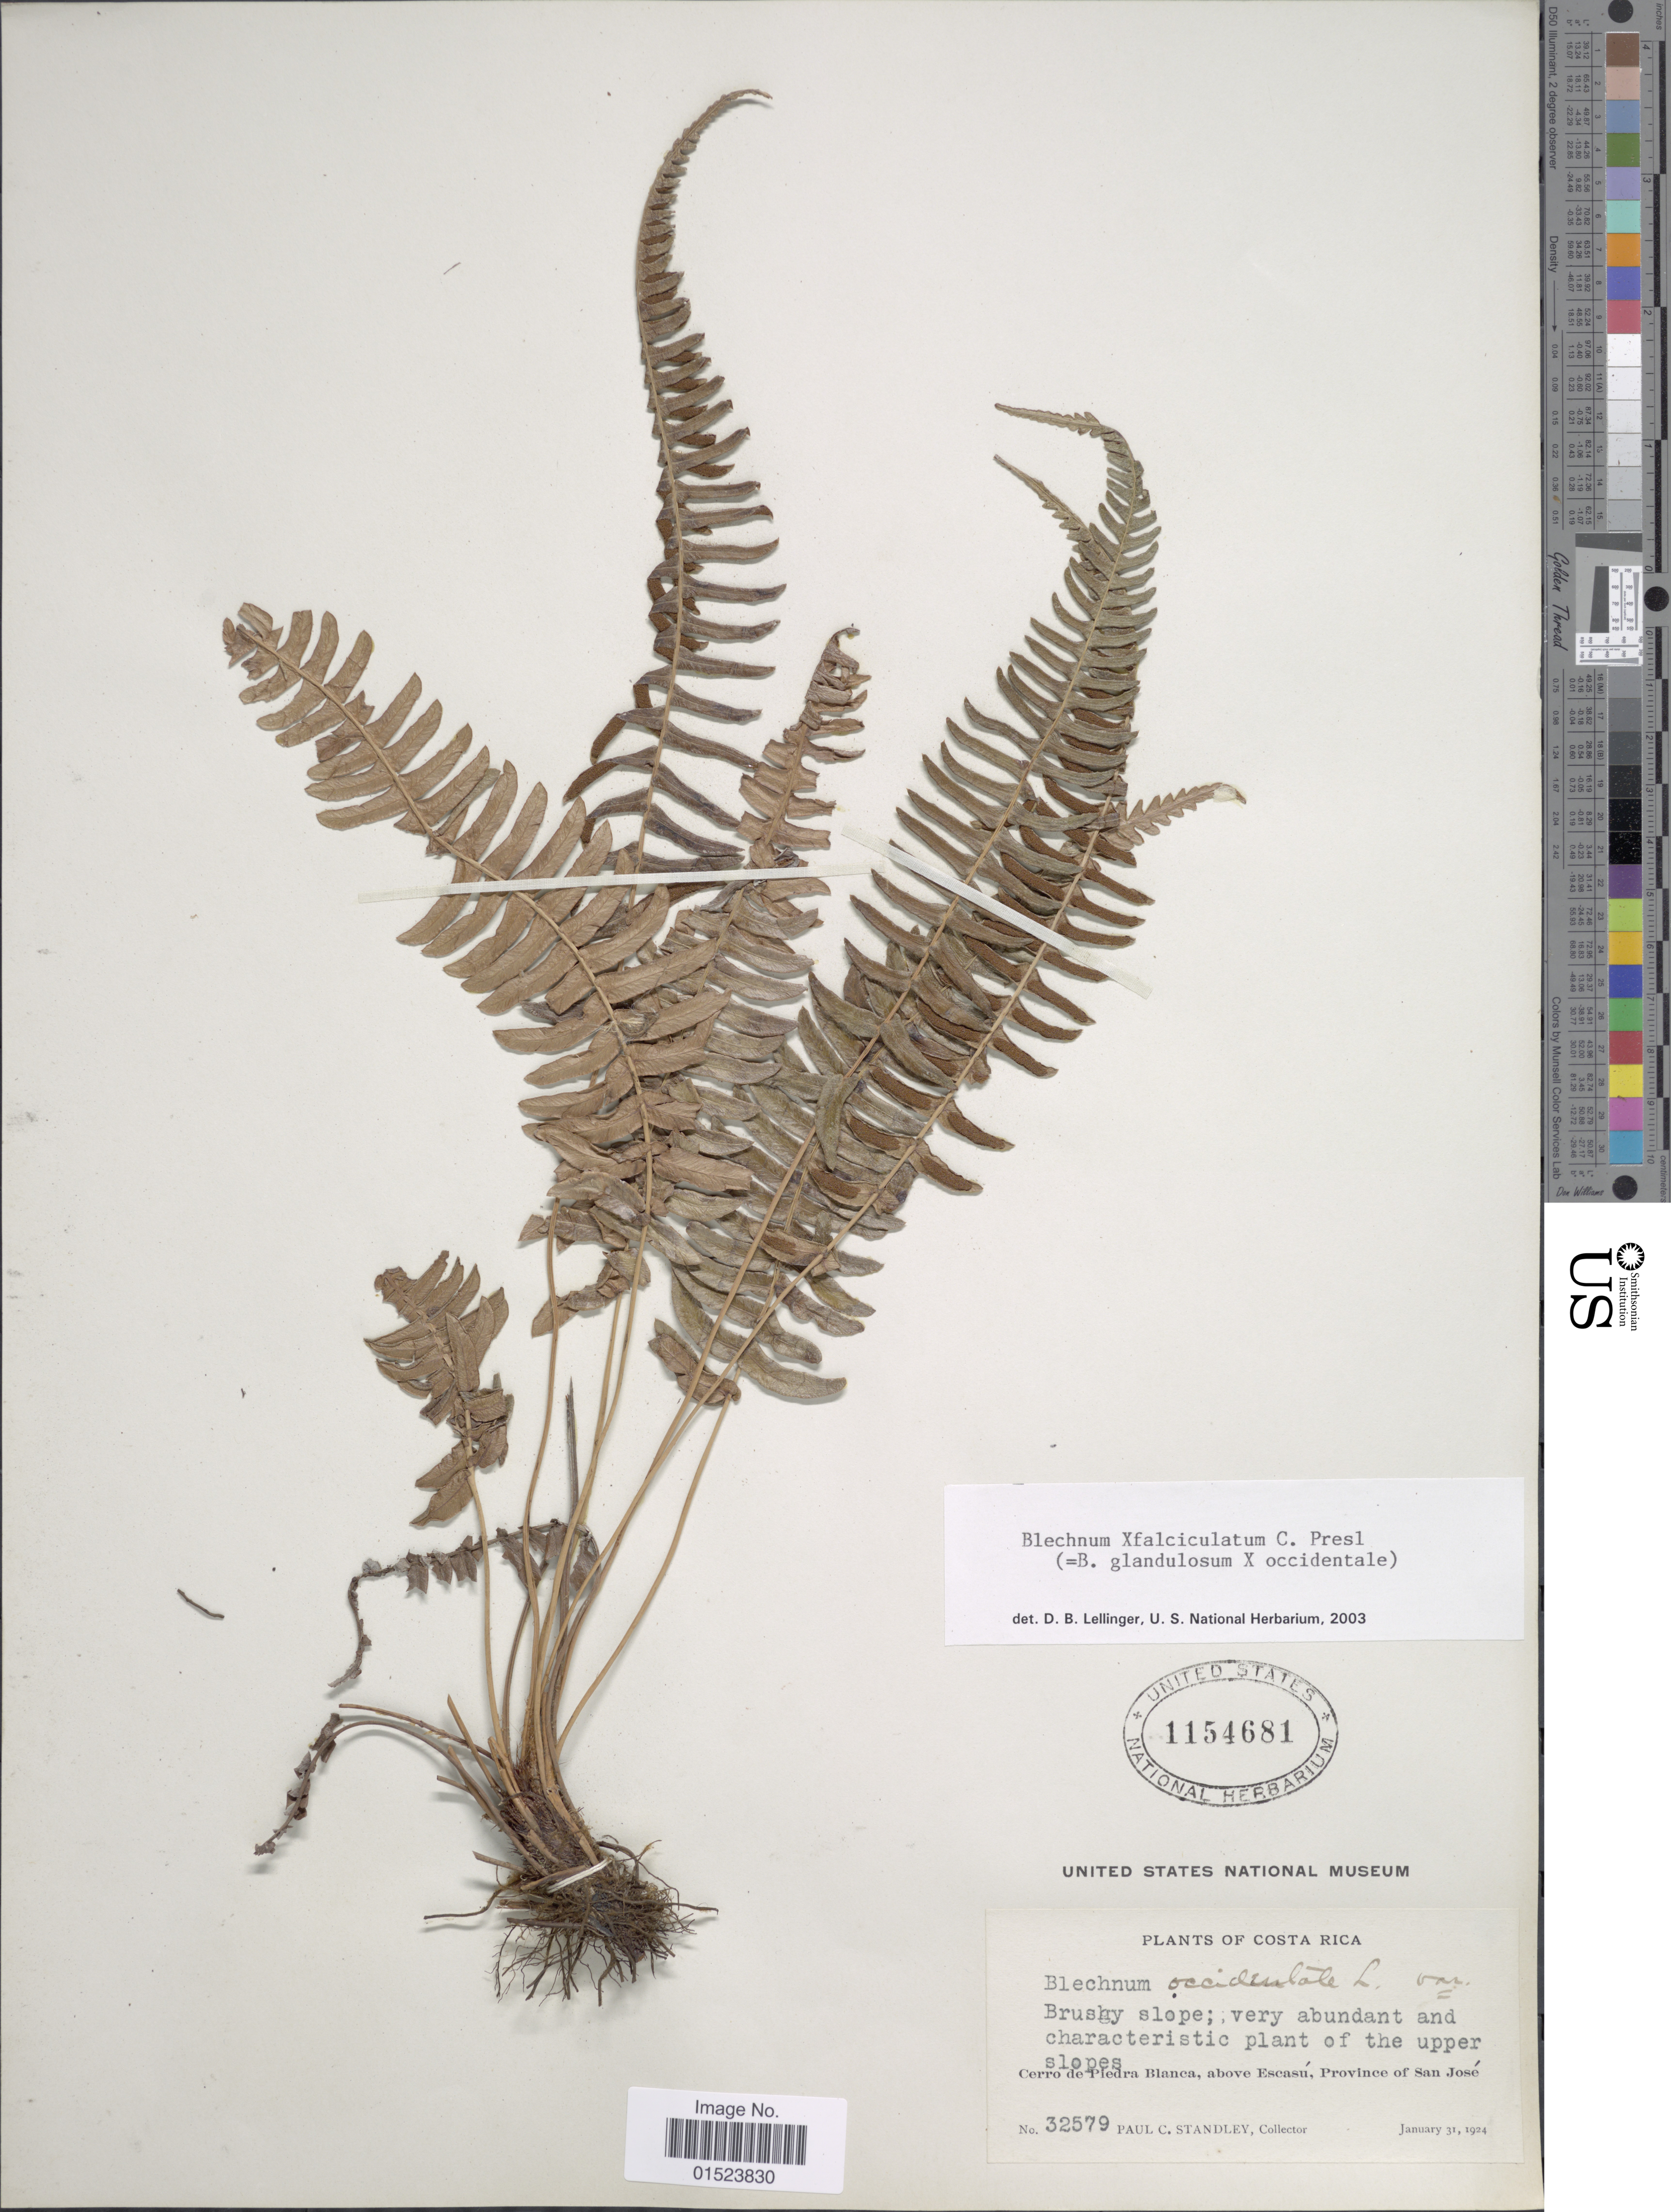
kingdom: Plantae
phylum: Tracheophyta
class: Polypodiopsida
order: Polypodiales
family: Blechnaceae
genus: Blechnum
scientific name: Blechnum falciculatum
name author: C. Presl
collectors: P. C. Standley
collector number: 32579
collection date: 1924-01-31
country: Costa Rica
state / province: San José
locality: Cerro de Piedra Blanca, above Escasú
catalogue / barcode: US 1154681